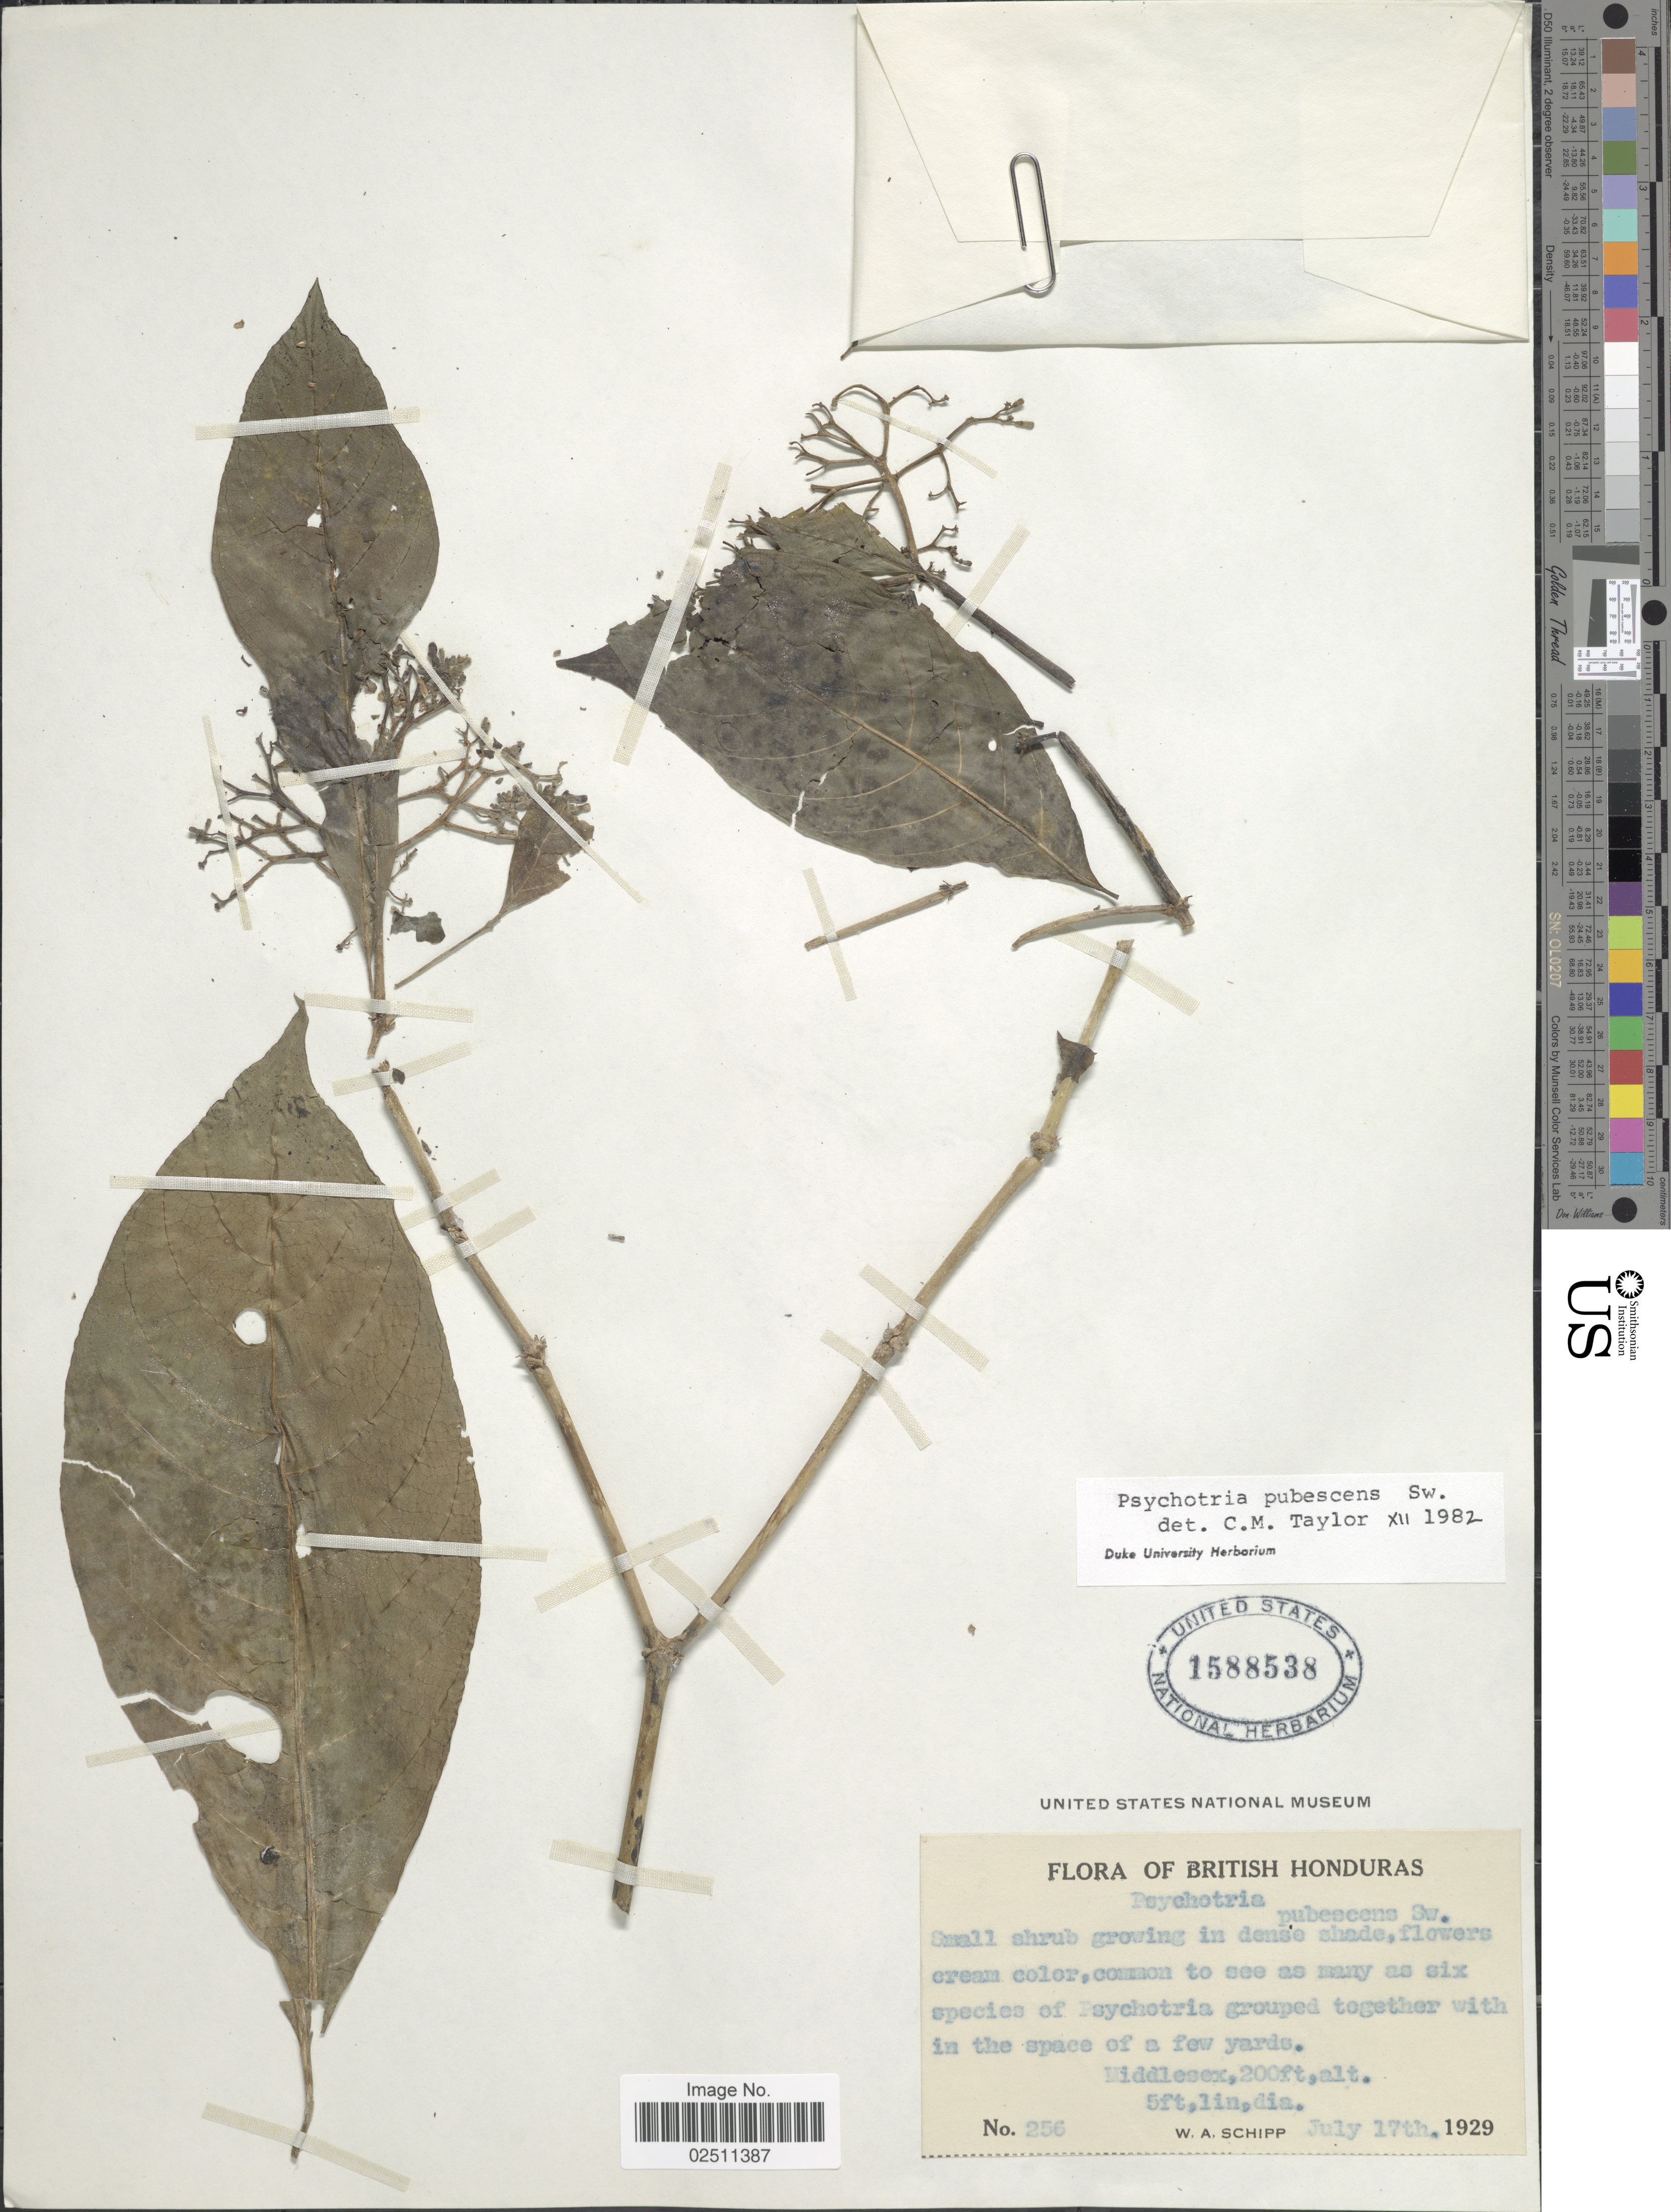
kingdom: Plantae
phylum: Tracheophyta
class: Magnoliopsida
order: Gentianales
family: Rubiaceae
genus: Psychotria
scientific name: Psychotria pubescens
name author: Sw.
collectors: W. Schipp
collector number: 256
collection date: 1929-07-17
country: Belize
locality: British Honduras. Middlesex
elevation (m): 61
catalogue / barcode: US 1588538